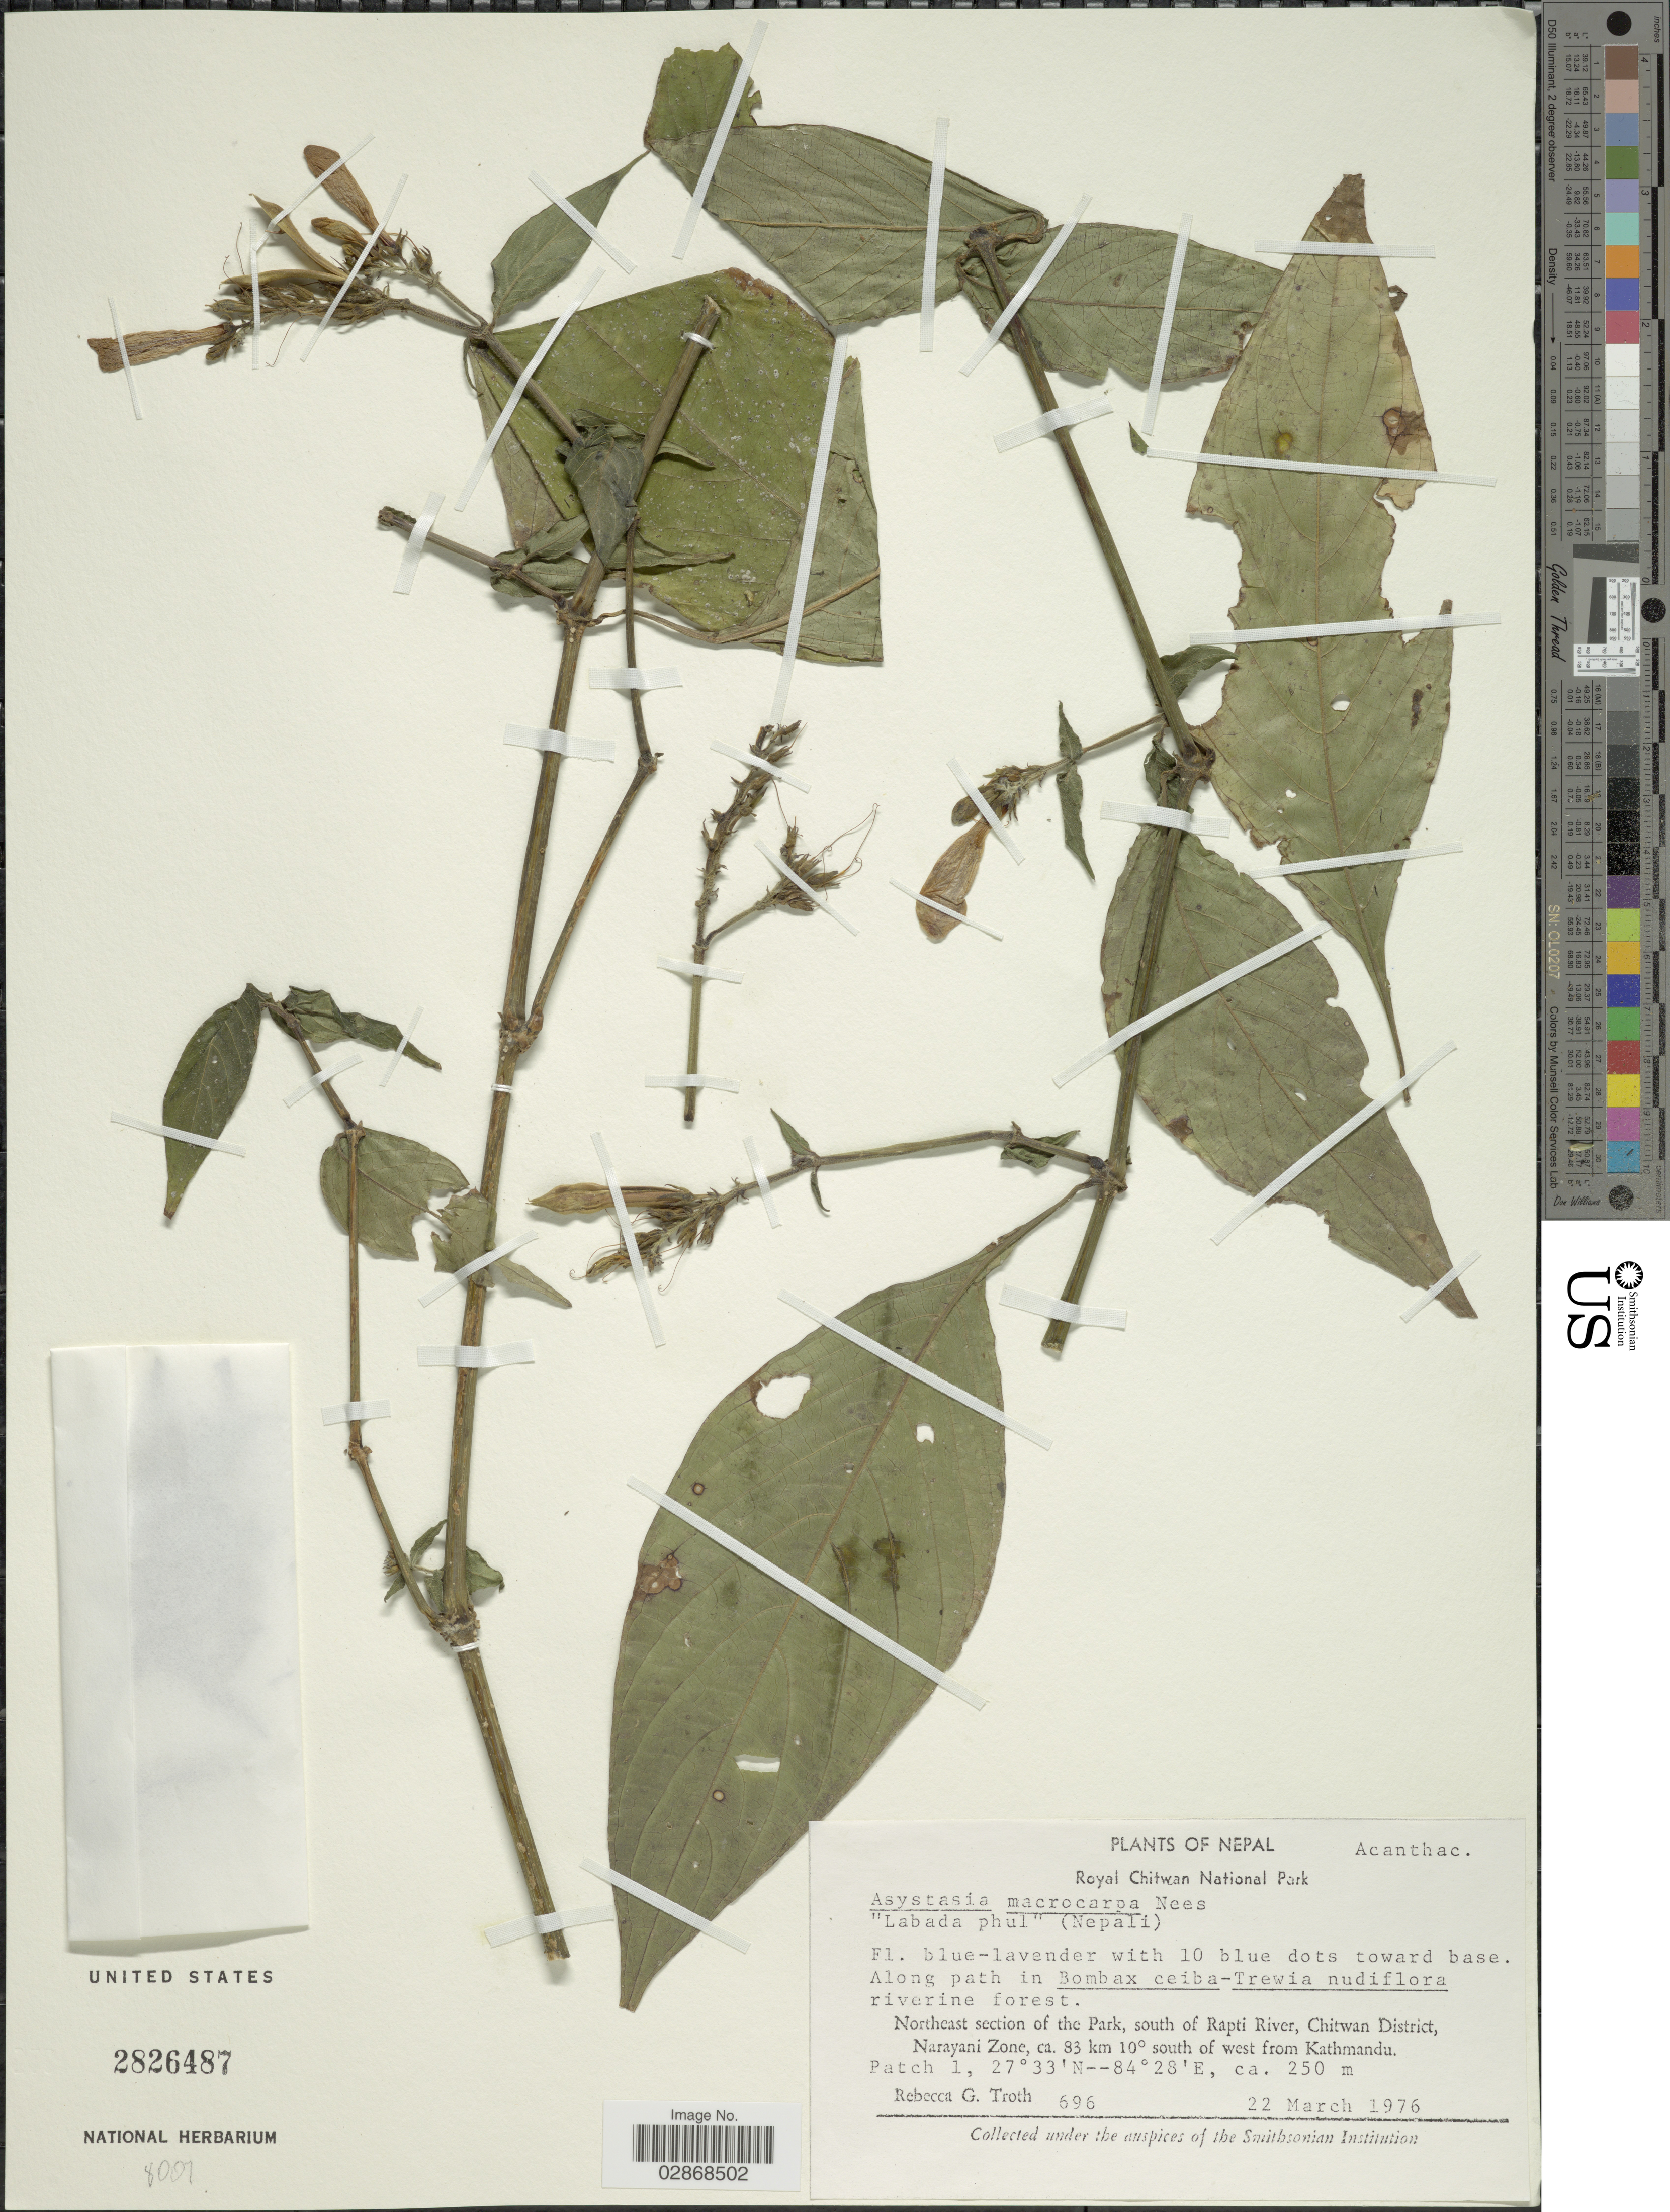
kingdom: Plantae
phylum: Tracheophyta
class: Magnoliopsida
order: Lamiales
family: Acanthaceae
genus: Asystasia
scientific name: Asystasia macrocarpa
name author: Nees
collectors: R. Troth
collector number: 696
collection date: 1976-03-22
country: Nepal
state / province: Narayani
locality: Royal Chitwan National Park. Northeast section of the Park, south of Rapti River, Chitwan District, Narayani Zone, ca. 83 km 10° south of west from Kathmandu.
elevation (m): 250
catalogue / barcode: US 2826487